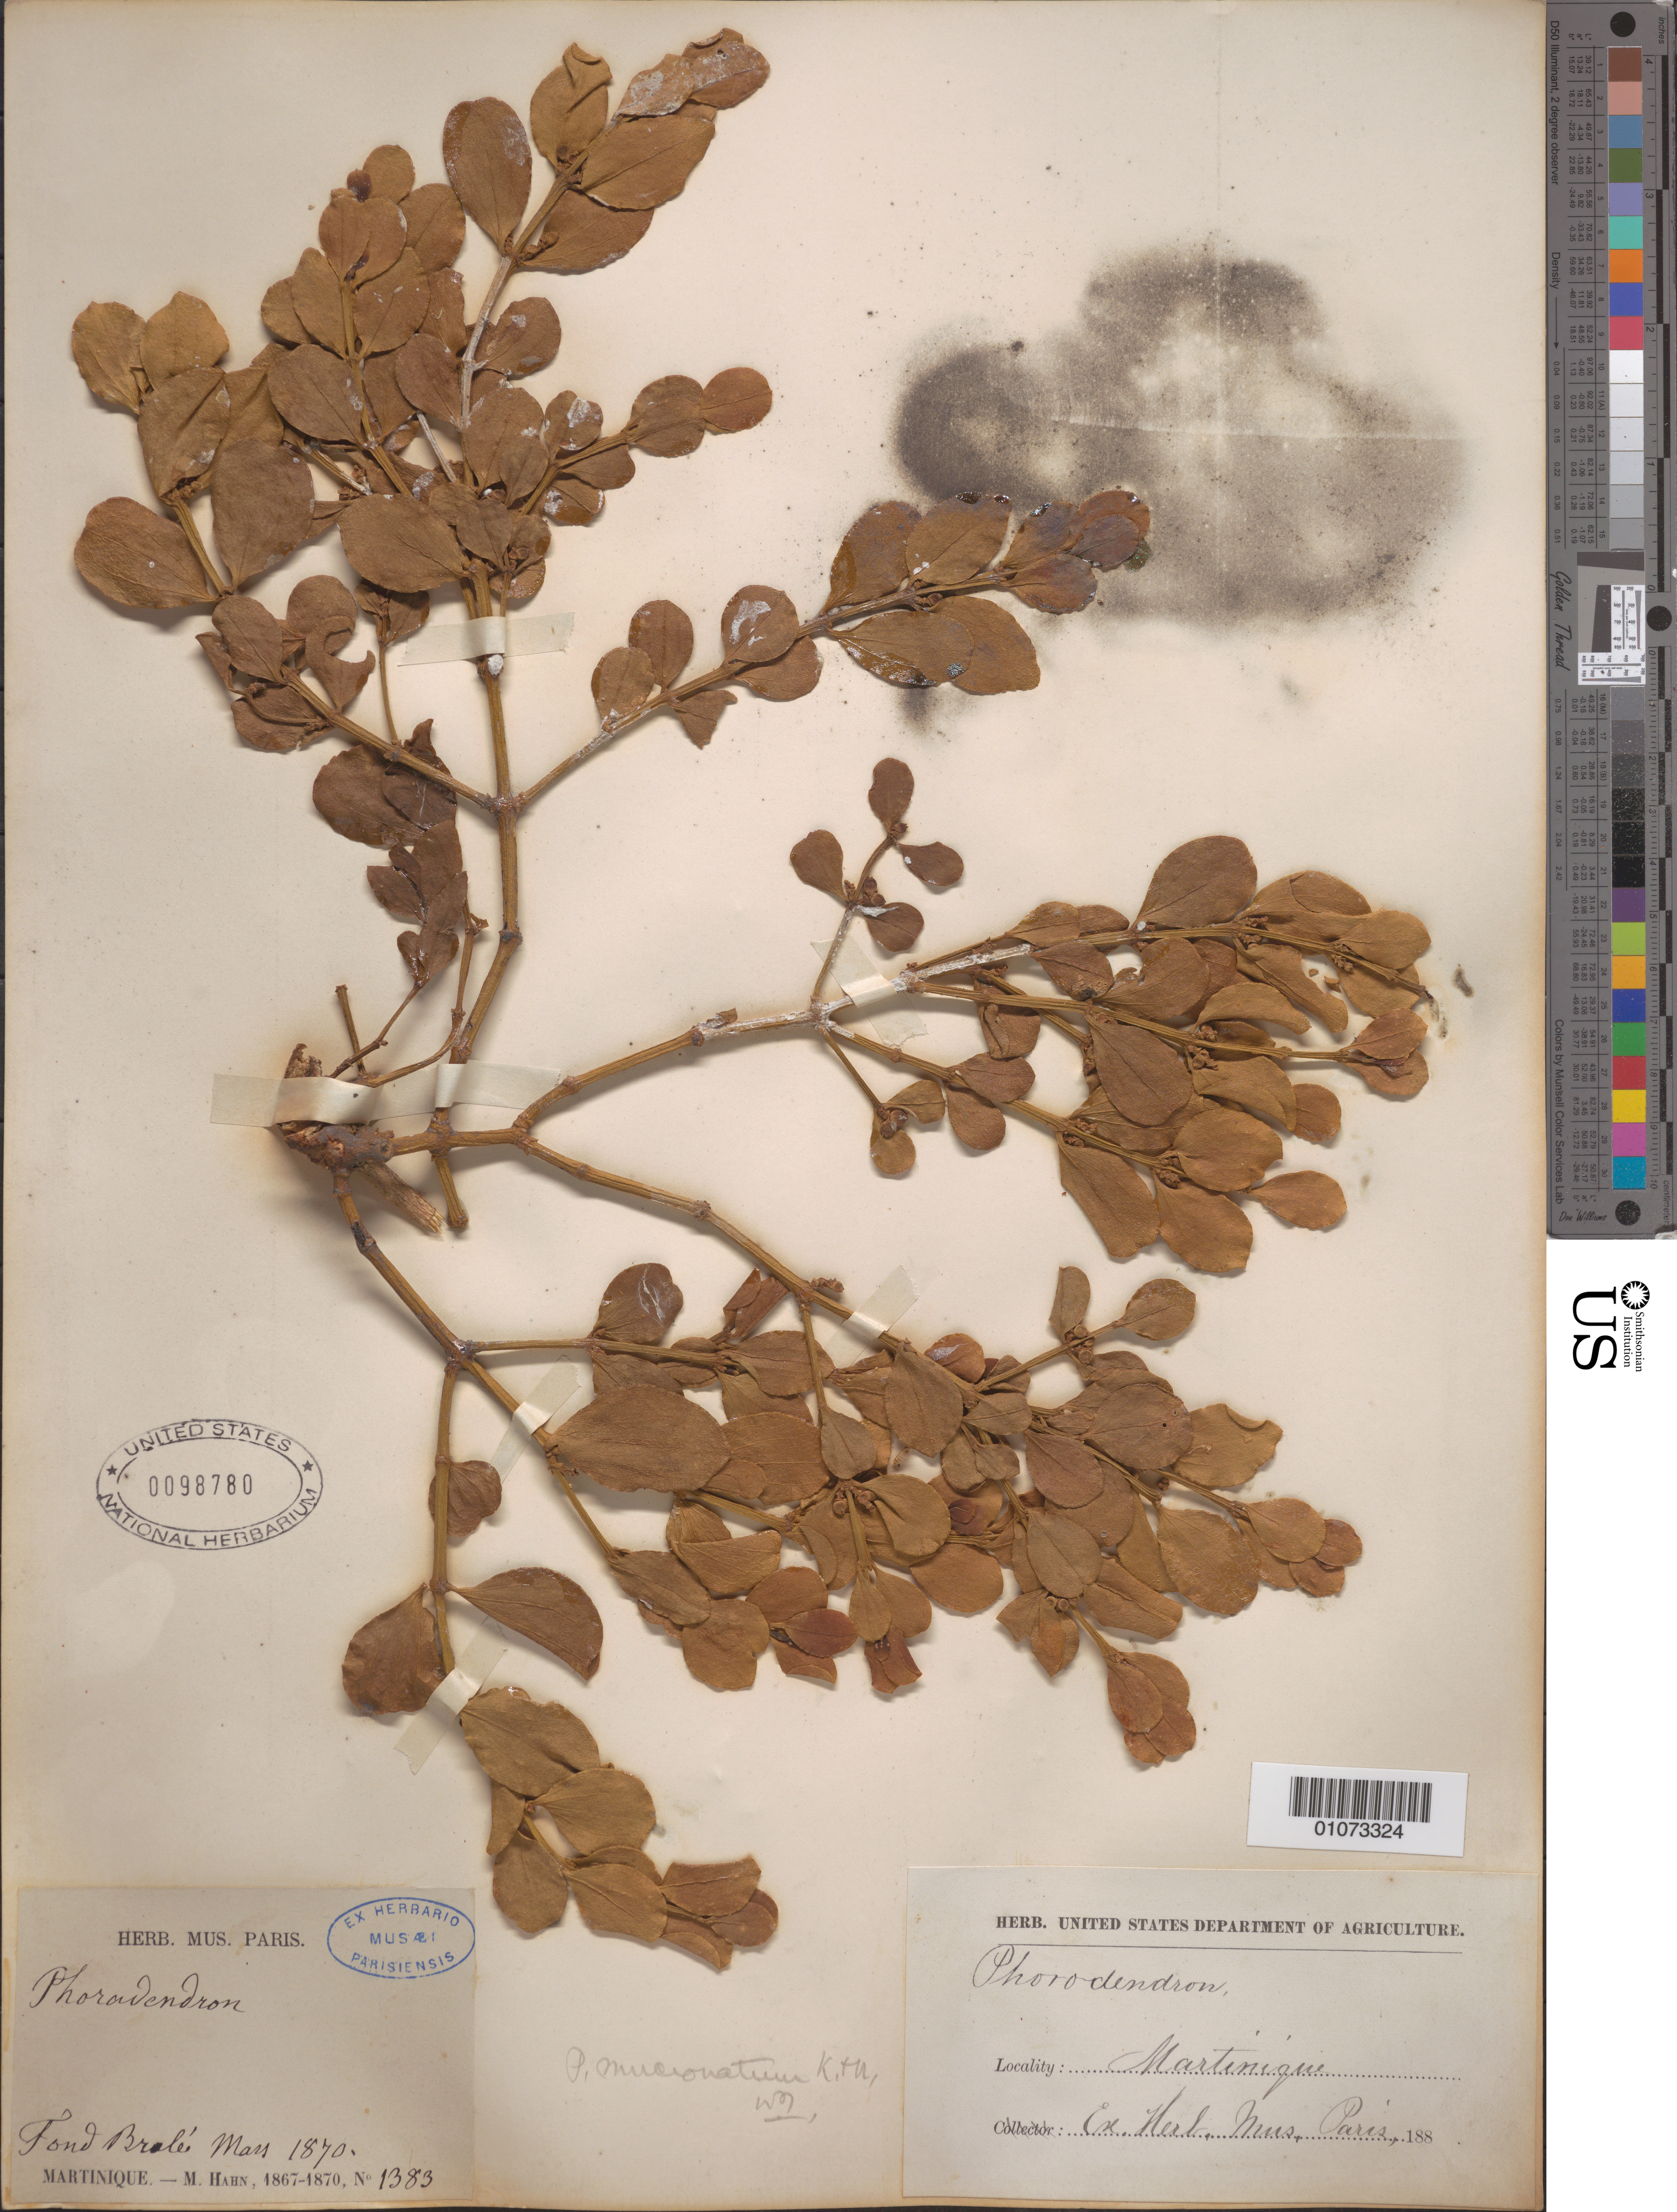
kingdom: Plantae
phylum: Tracheophyta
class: Magnoliopsida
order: Santalales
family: Viscaceae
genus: Phoradendron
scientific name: Phoradendron mucronatum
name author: (DC.) Krug & Urb.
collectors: M. Hahn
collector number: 1383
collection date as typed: Mar 1870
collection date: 1870-03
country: Martinique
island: Martinique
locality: Fond Brales.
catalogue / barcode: US 98780